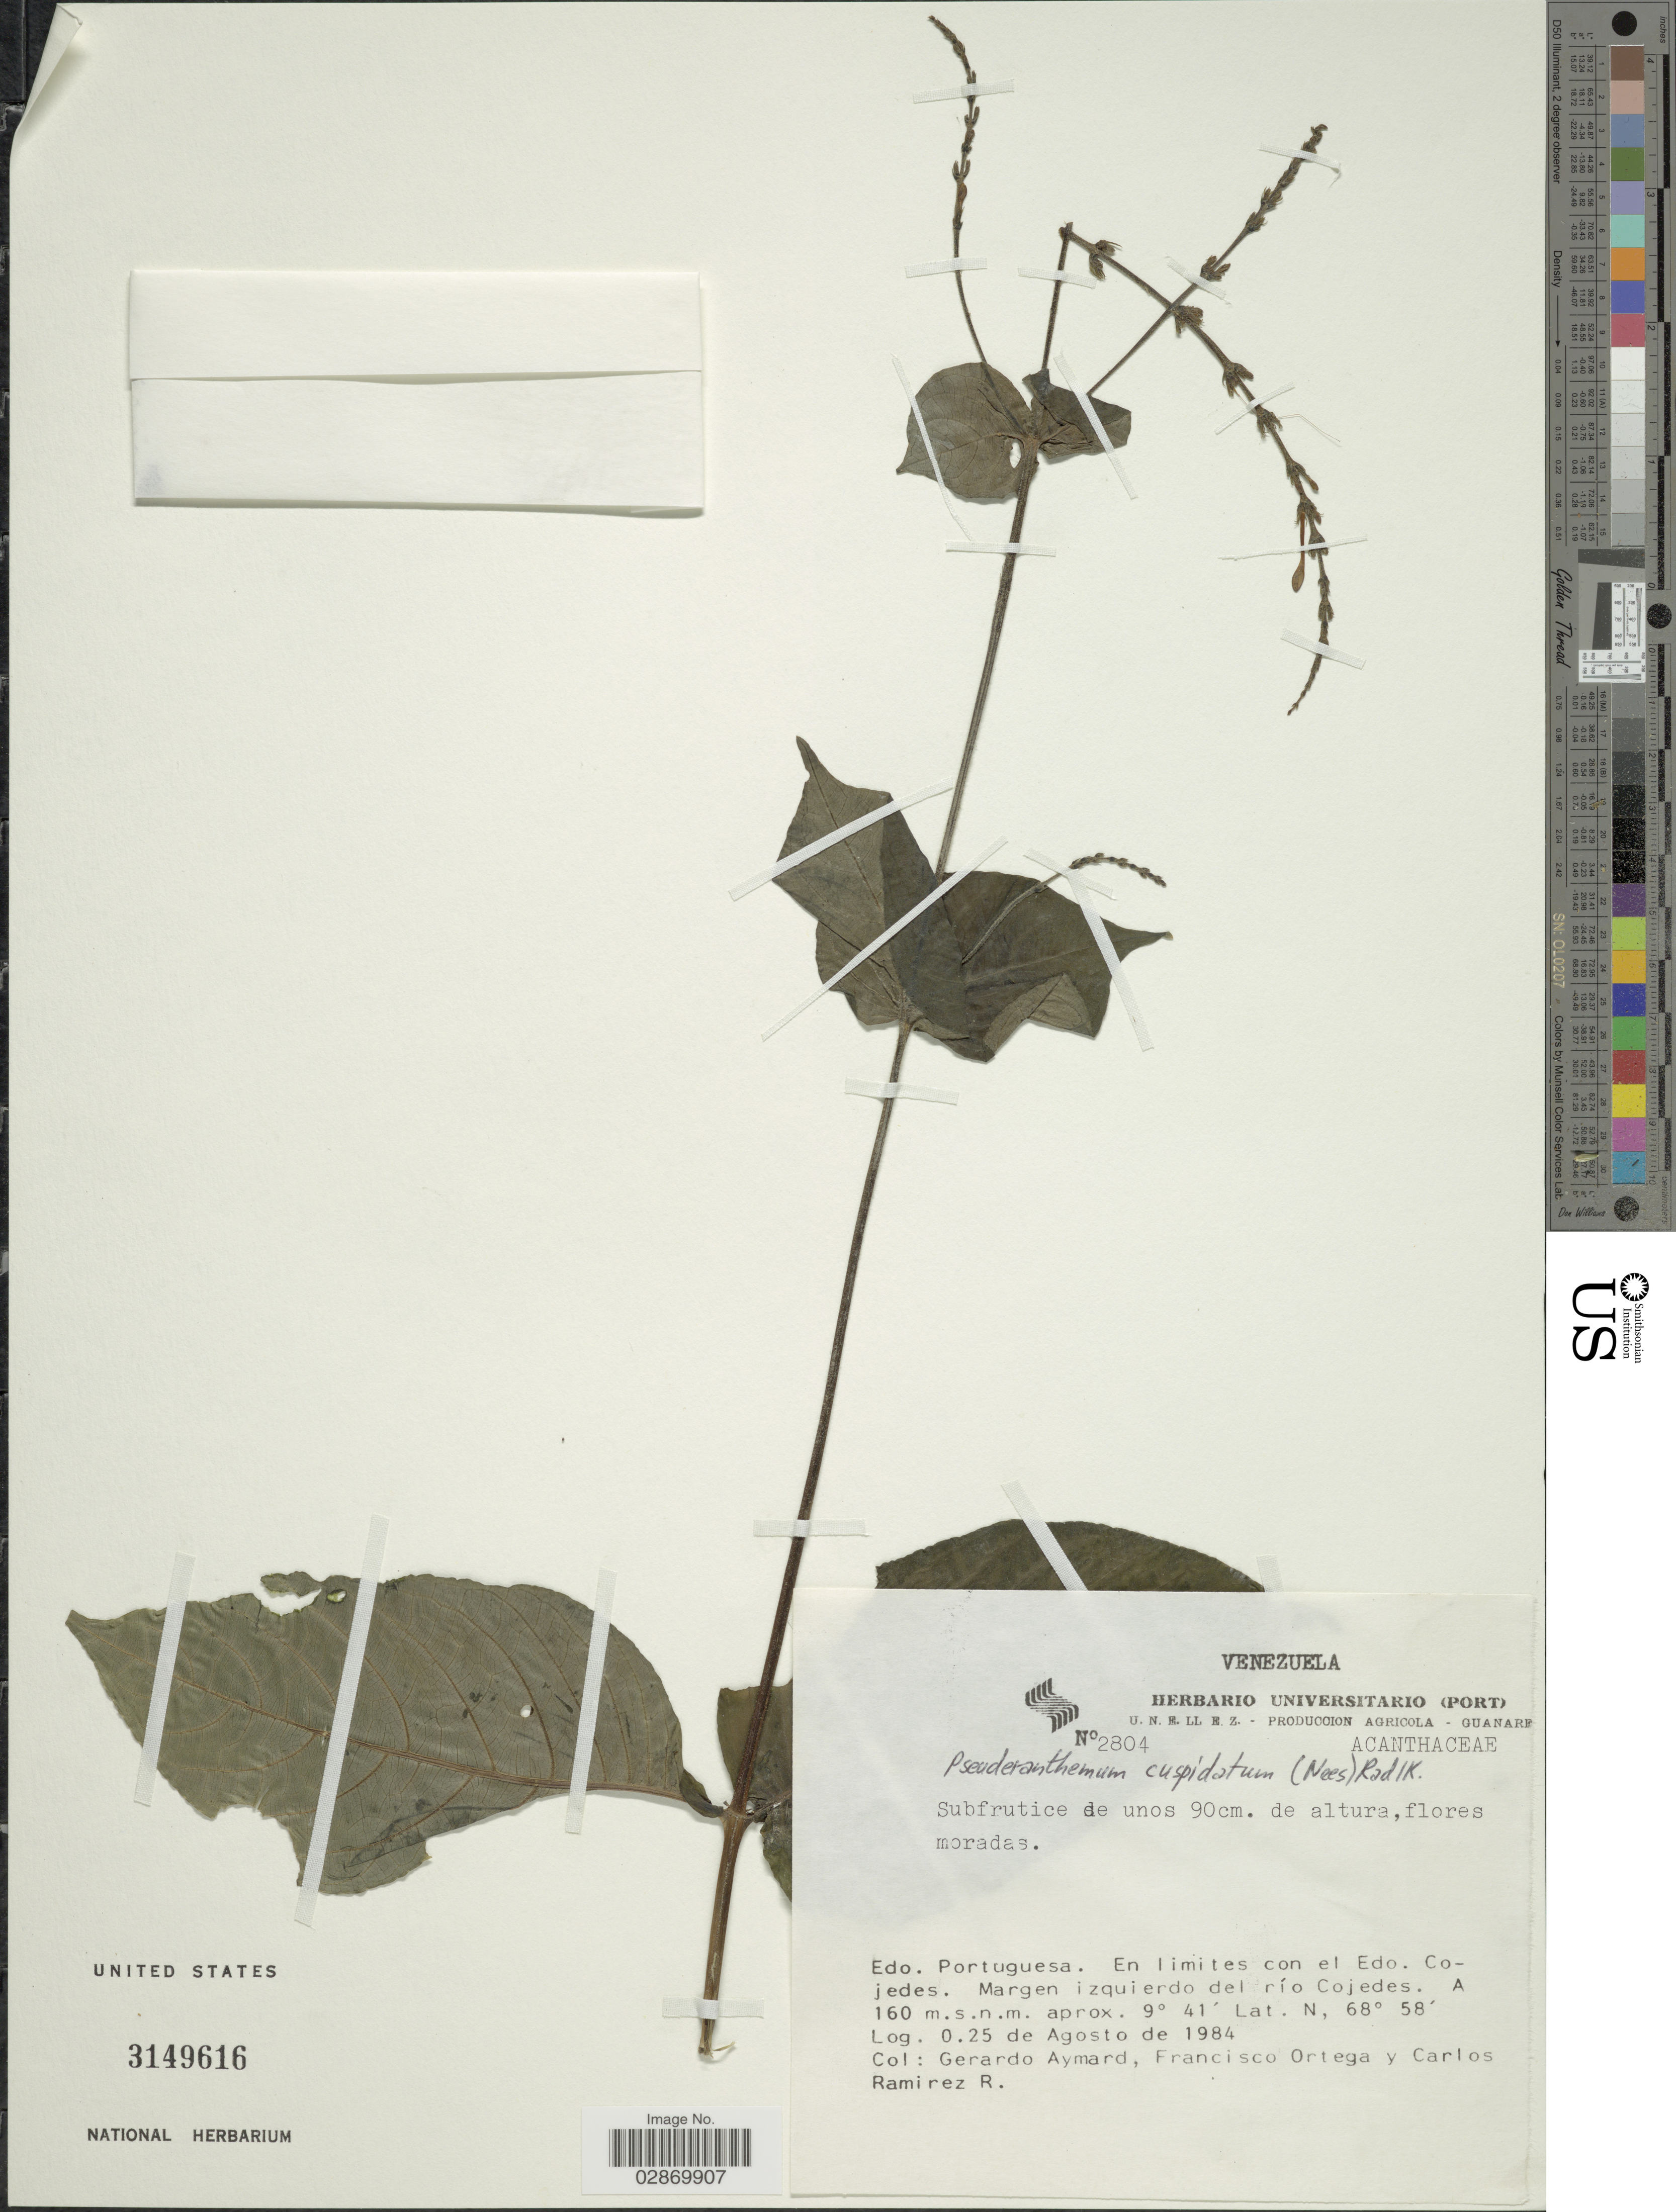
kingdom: Plantae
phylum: Tracheophyta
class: Magnoliopsida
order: Lamiales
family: Acanthaceae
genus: Pseuderanthemum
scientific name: Pseuderanthemum cuspidatum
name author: (Nees) Radlk. ex Lindau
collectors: G. A. Aymard, F. J. Ortega & C. Ramirez R.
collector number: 2804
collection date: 1984-08-25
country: Venezuela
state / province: Portuguesa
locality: En limites con el Edo. Cojedes, Margen izquierdo del río Cojedes.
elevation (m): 160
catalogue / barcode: US 3149616